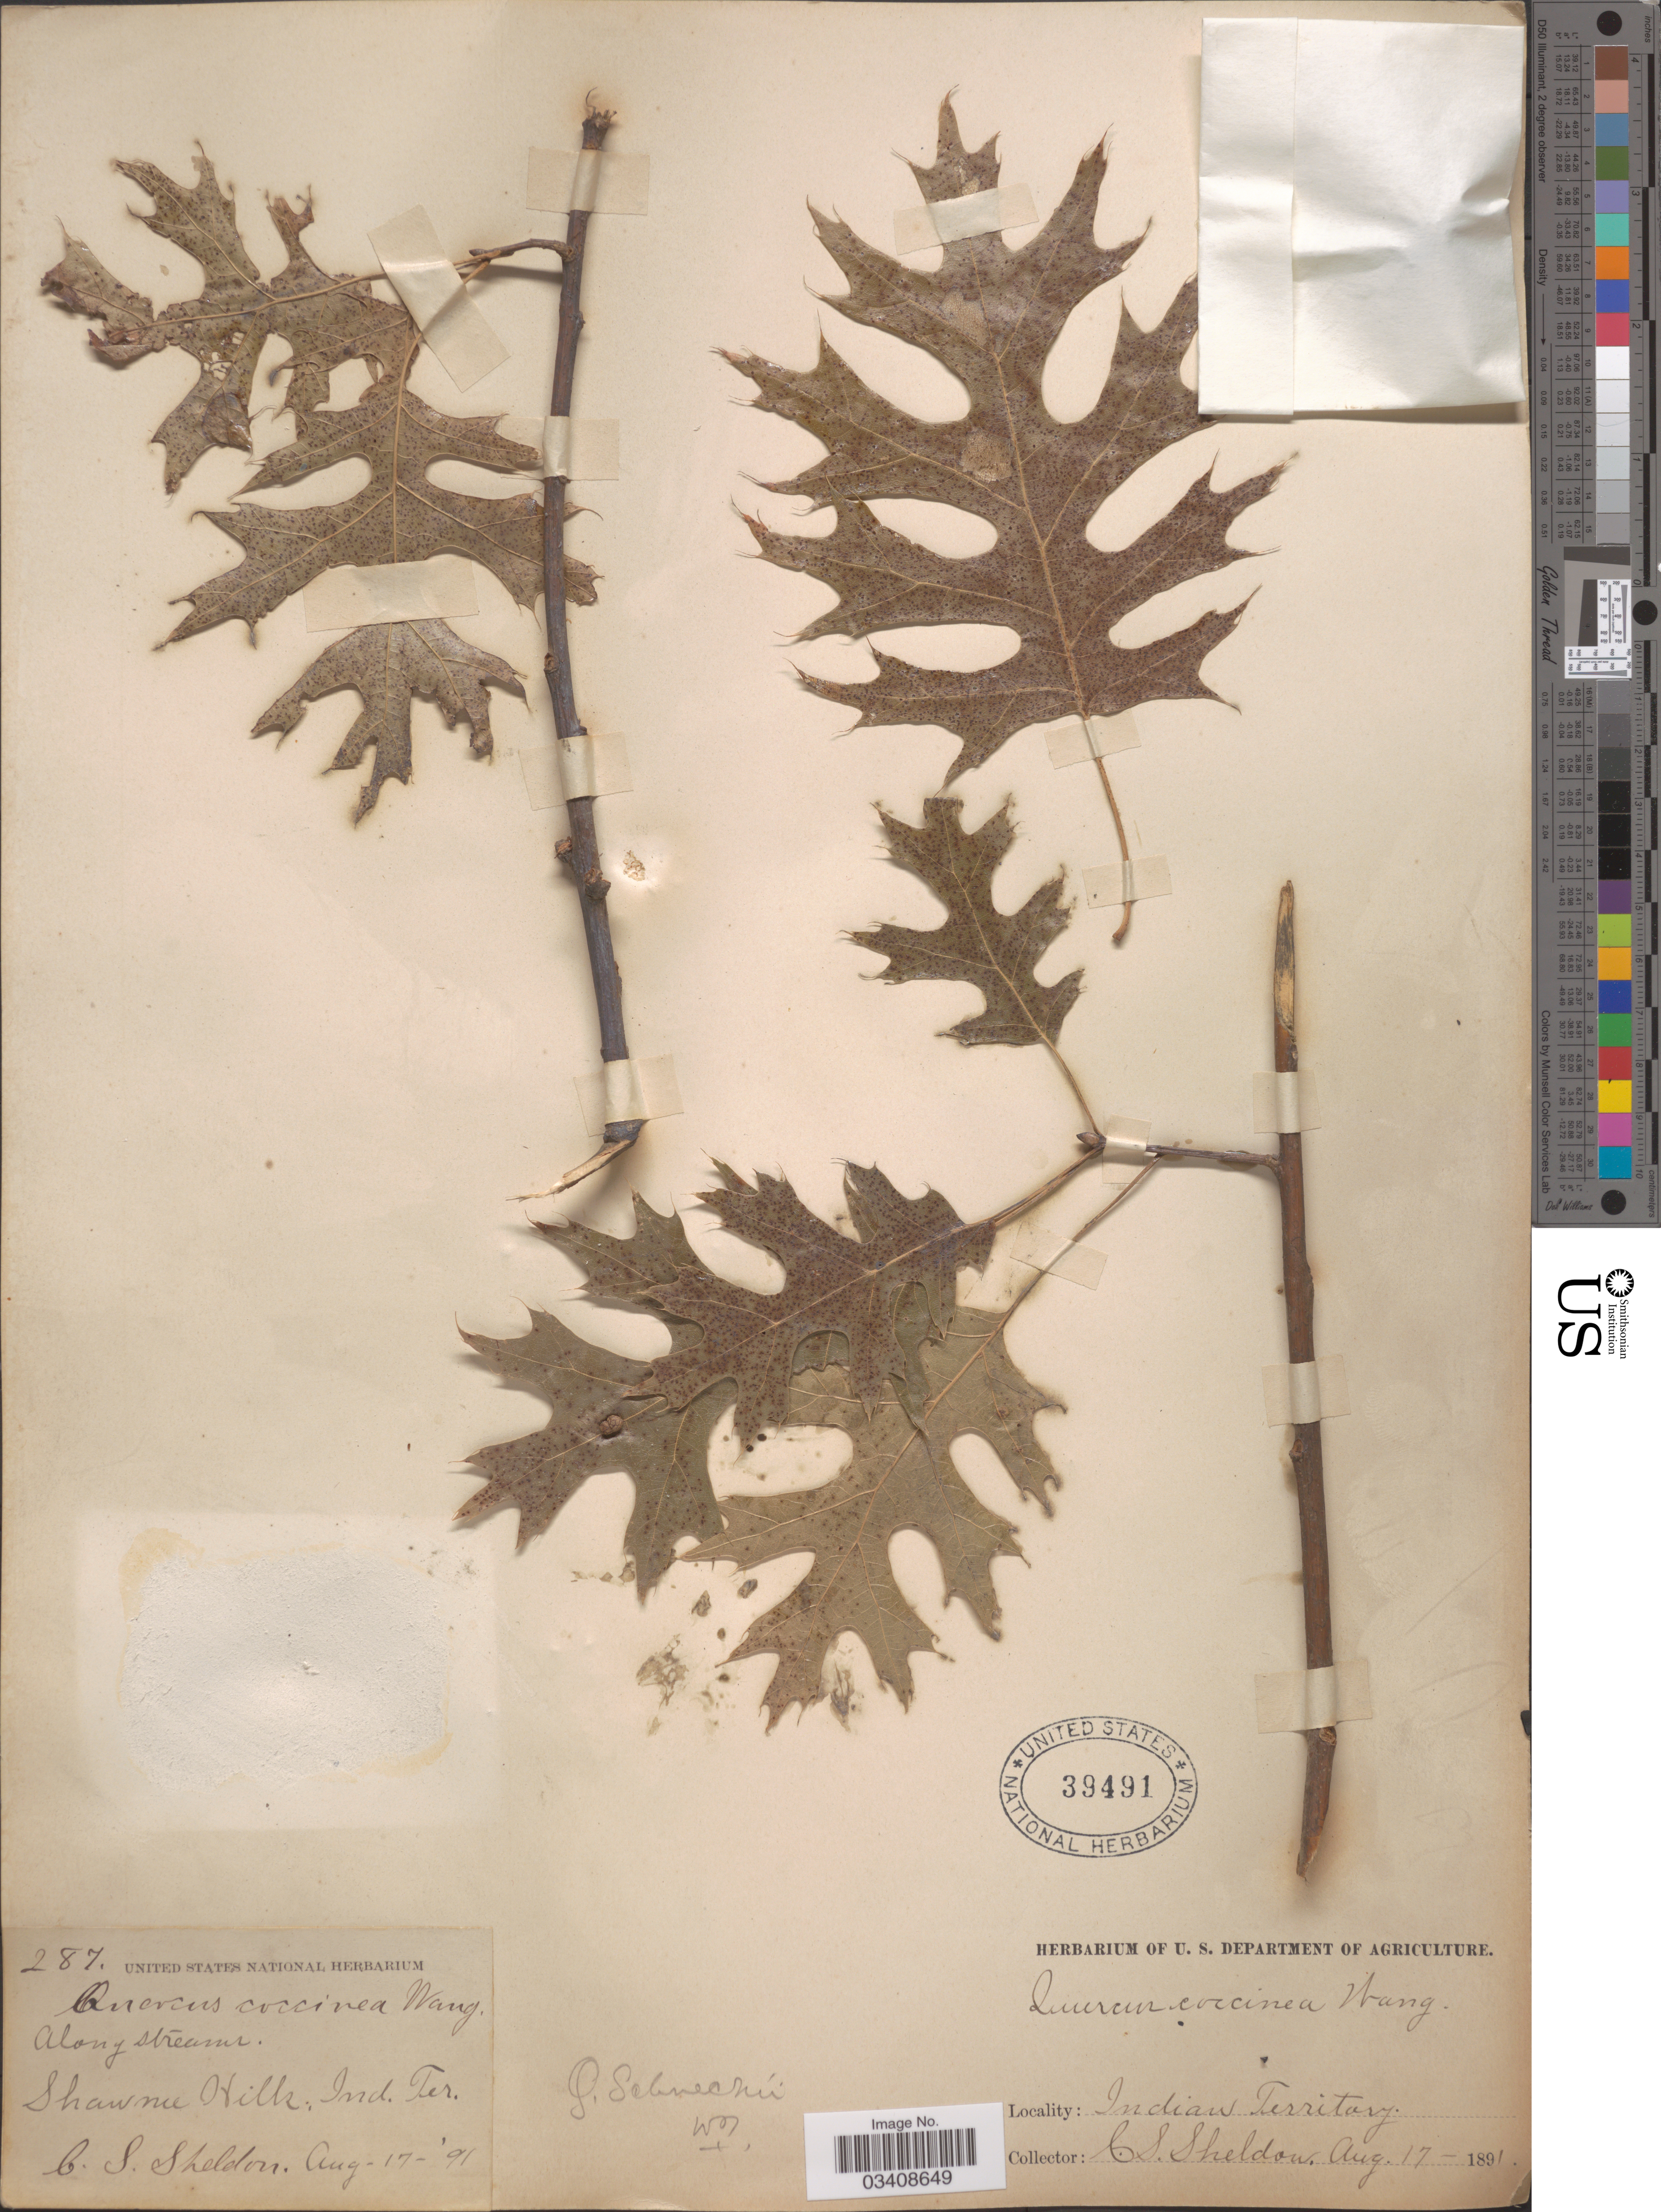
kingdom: Plantae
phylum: Tracheophyta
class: Magnoliopsida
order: Fagales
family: Fagaceae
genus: Quercus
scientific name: Quercus shumardii var. schneckii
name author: (Britton) Sarg.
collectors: C. S. Sheldon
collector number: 287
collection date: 1891-08-17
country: United States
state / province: Oklahoma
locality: Shawnee Hills, Indian Territory.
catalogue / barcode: US 39491